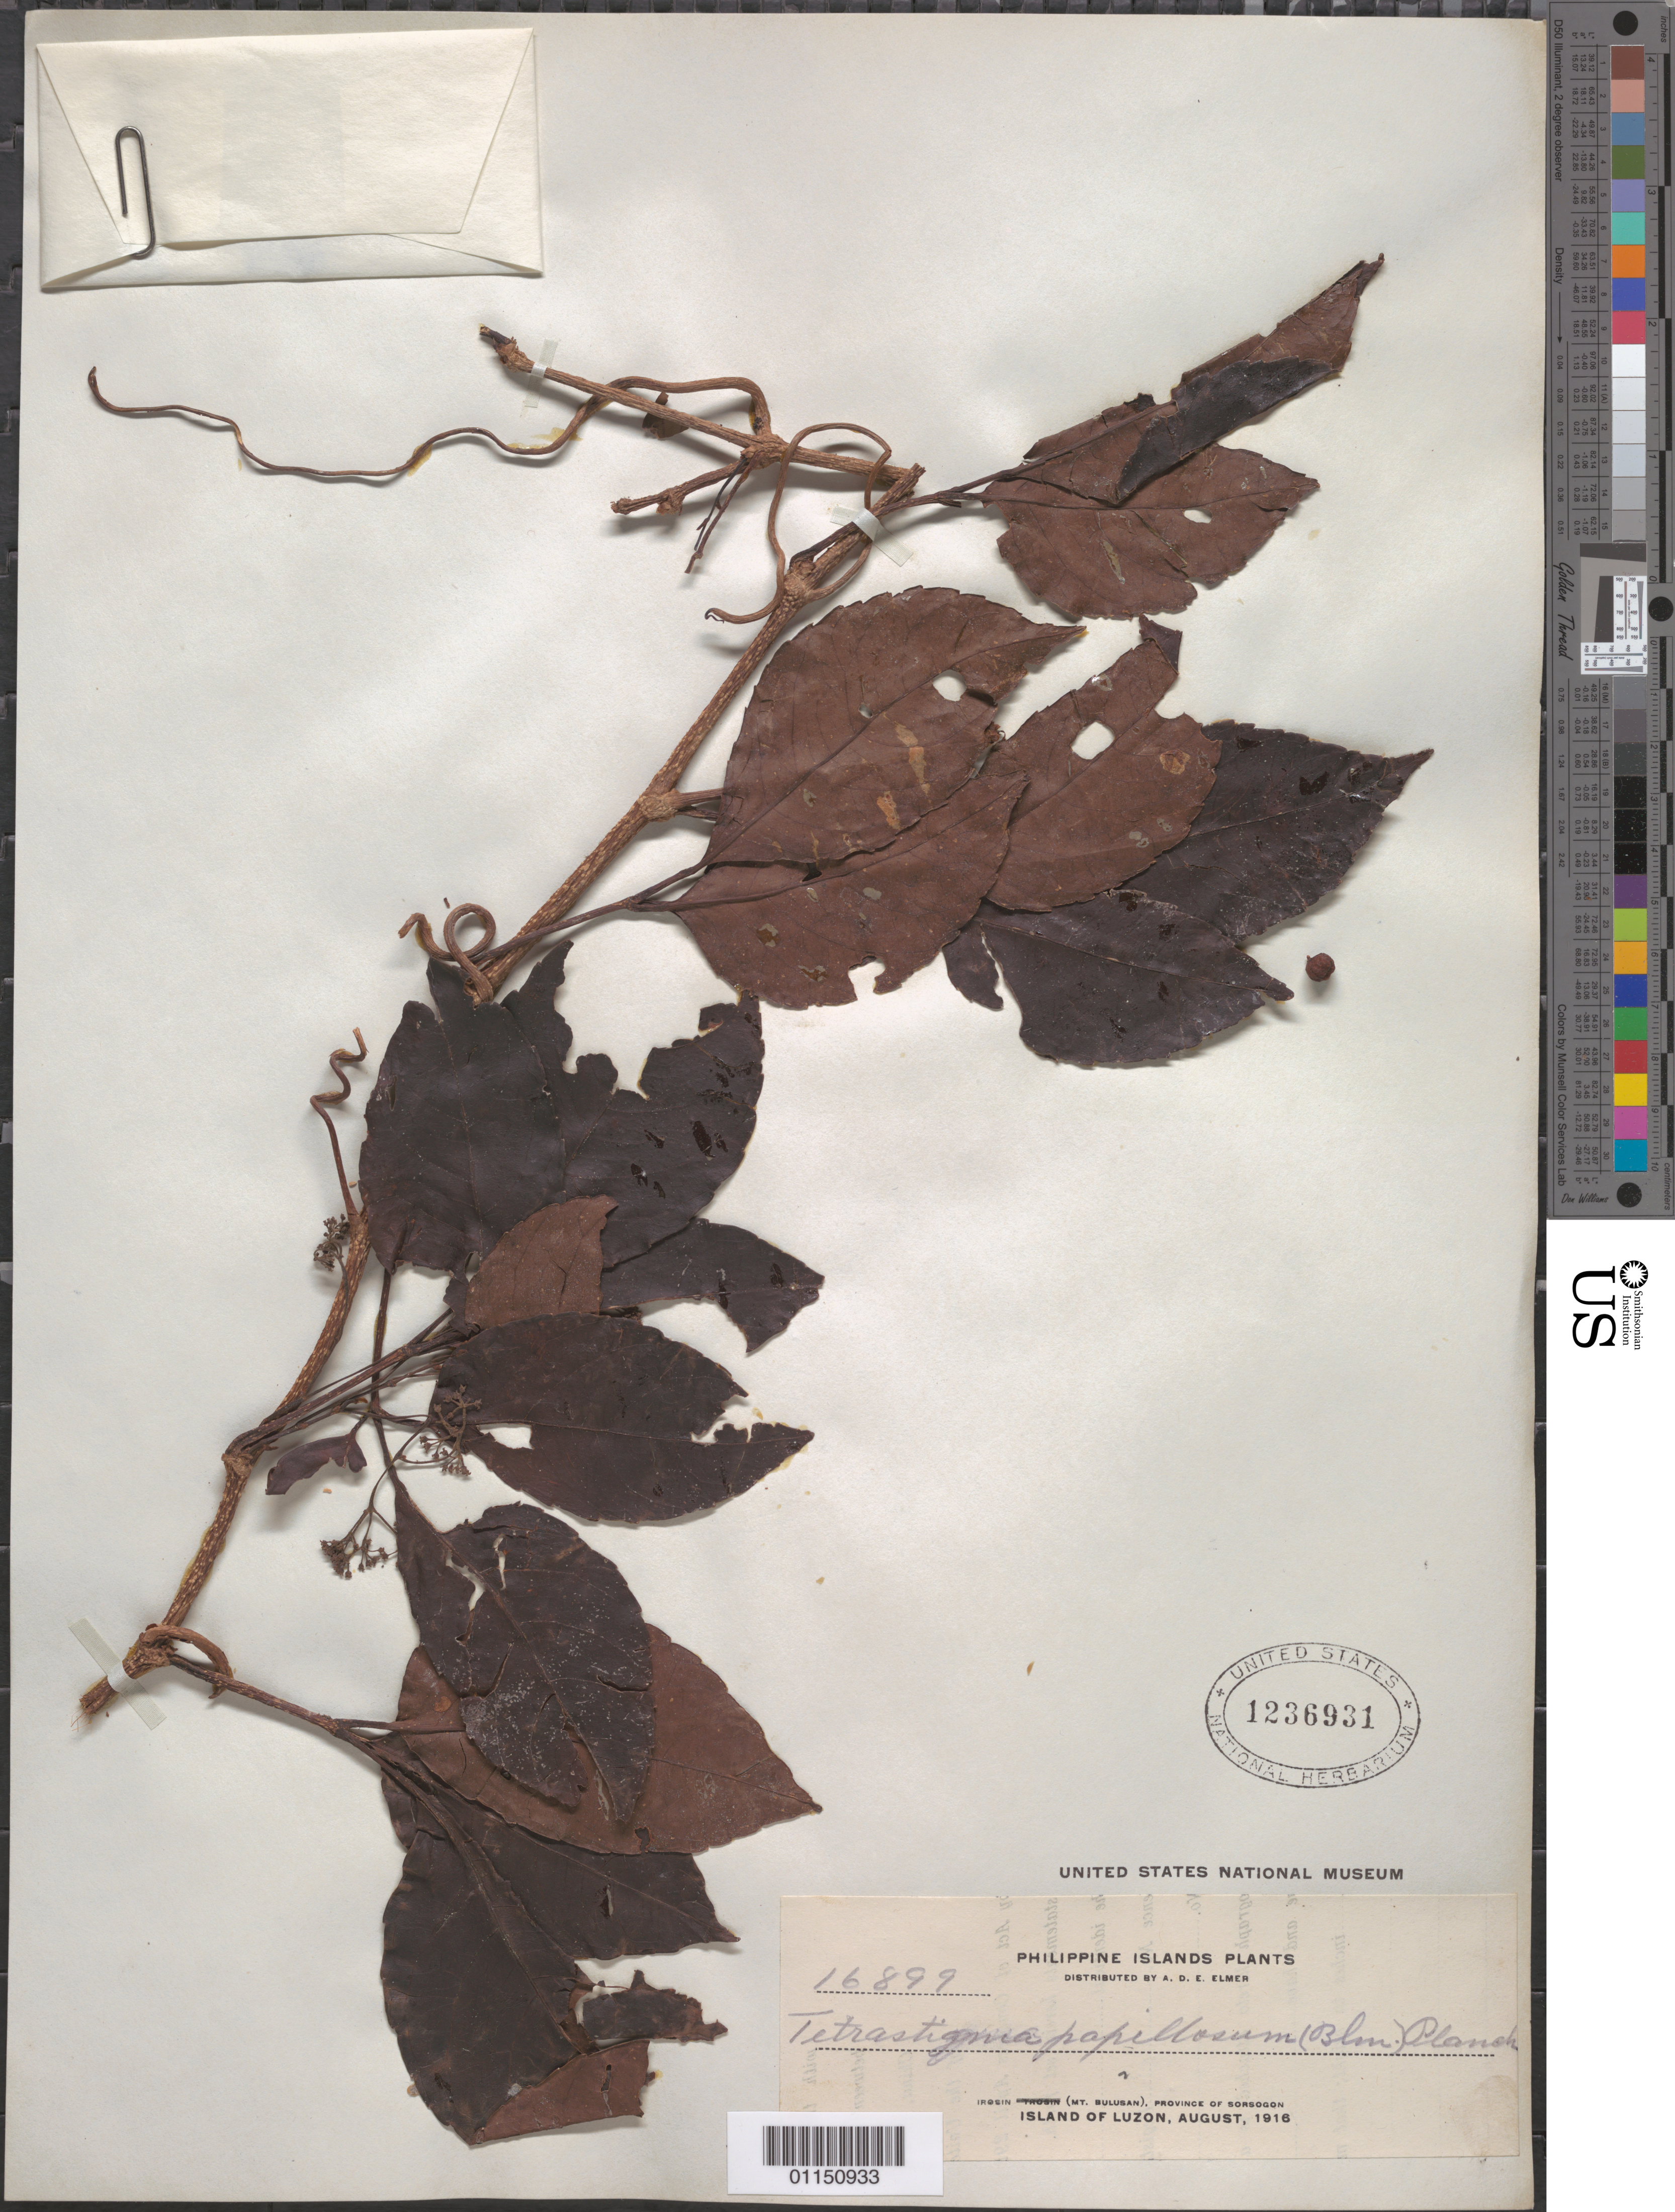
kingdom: Plantae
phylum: Tracheophyta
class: Magnoliopsida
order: Vitales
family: Vitaceae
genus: Tetrastigma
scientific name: Tetrastigma papillosum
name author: (Blume) Planch.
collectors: A. D. E. Elmer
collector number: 16899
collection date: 1916-08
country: Philippines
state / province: Bicol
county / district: Sorsogon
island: Luzon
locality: Irosin (Mt Bulusan), Province of Sorsogon, Island of Luzon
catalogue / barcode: US 1236931